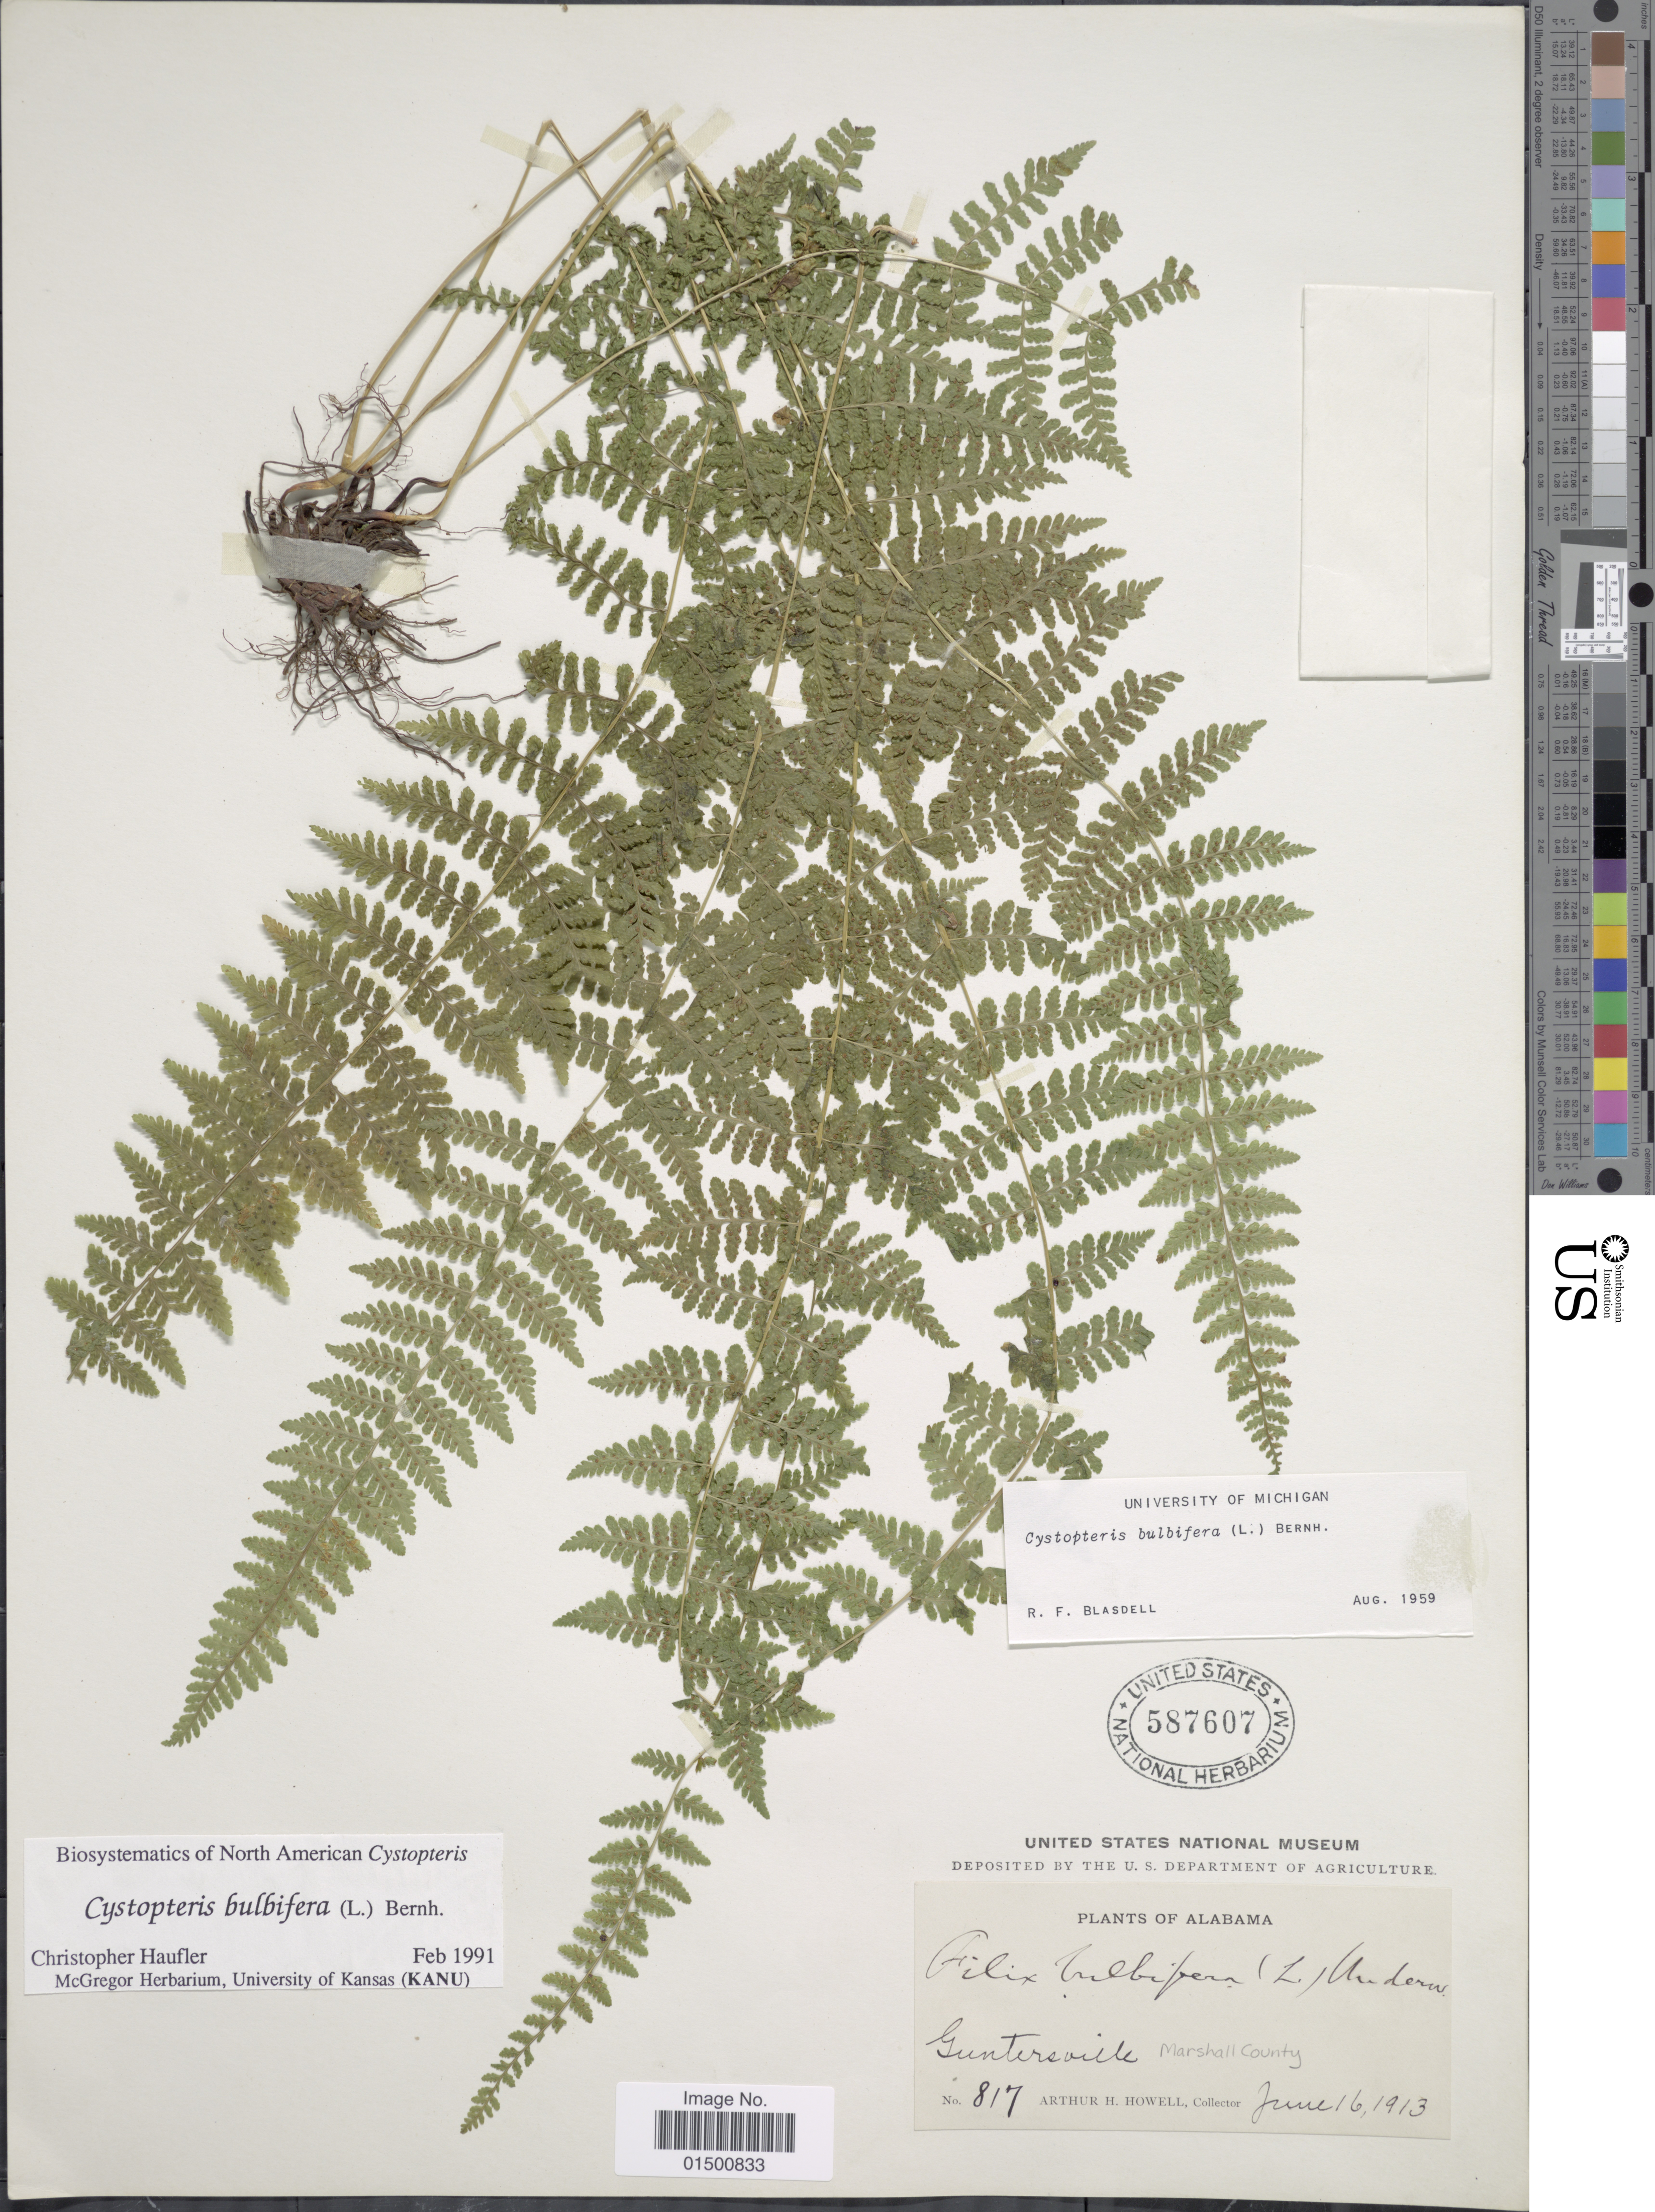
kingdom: Plantae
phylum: Tracheophyta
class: Polypodiopsida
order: Polypodiales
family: Cystopteridaceae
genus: Cystopteris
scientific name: Cystopteris bulbifera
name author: (L.) Bernh.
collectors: A. H. Howell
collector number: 817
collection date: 1913-06-16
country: United States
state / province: Alabama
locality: Guntersville, Marshall County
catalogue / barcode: US 587607